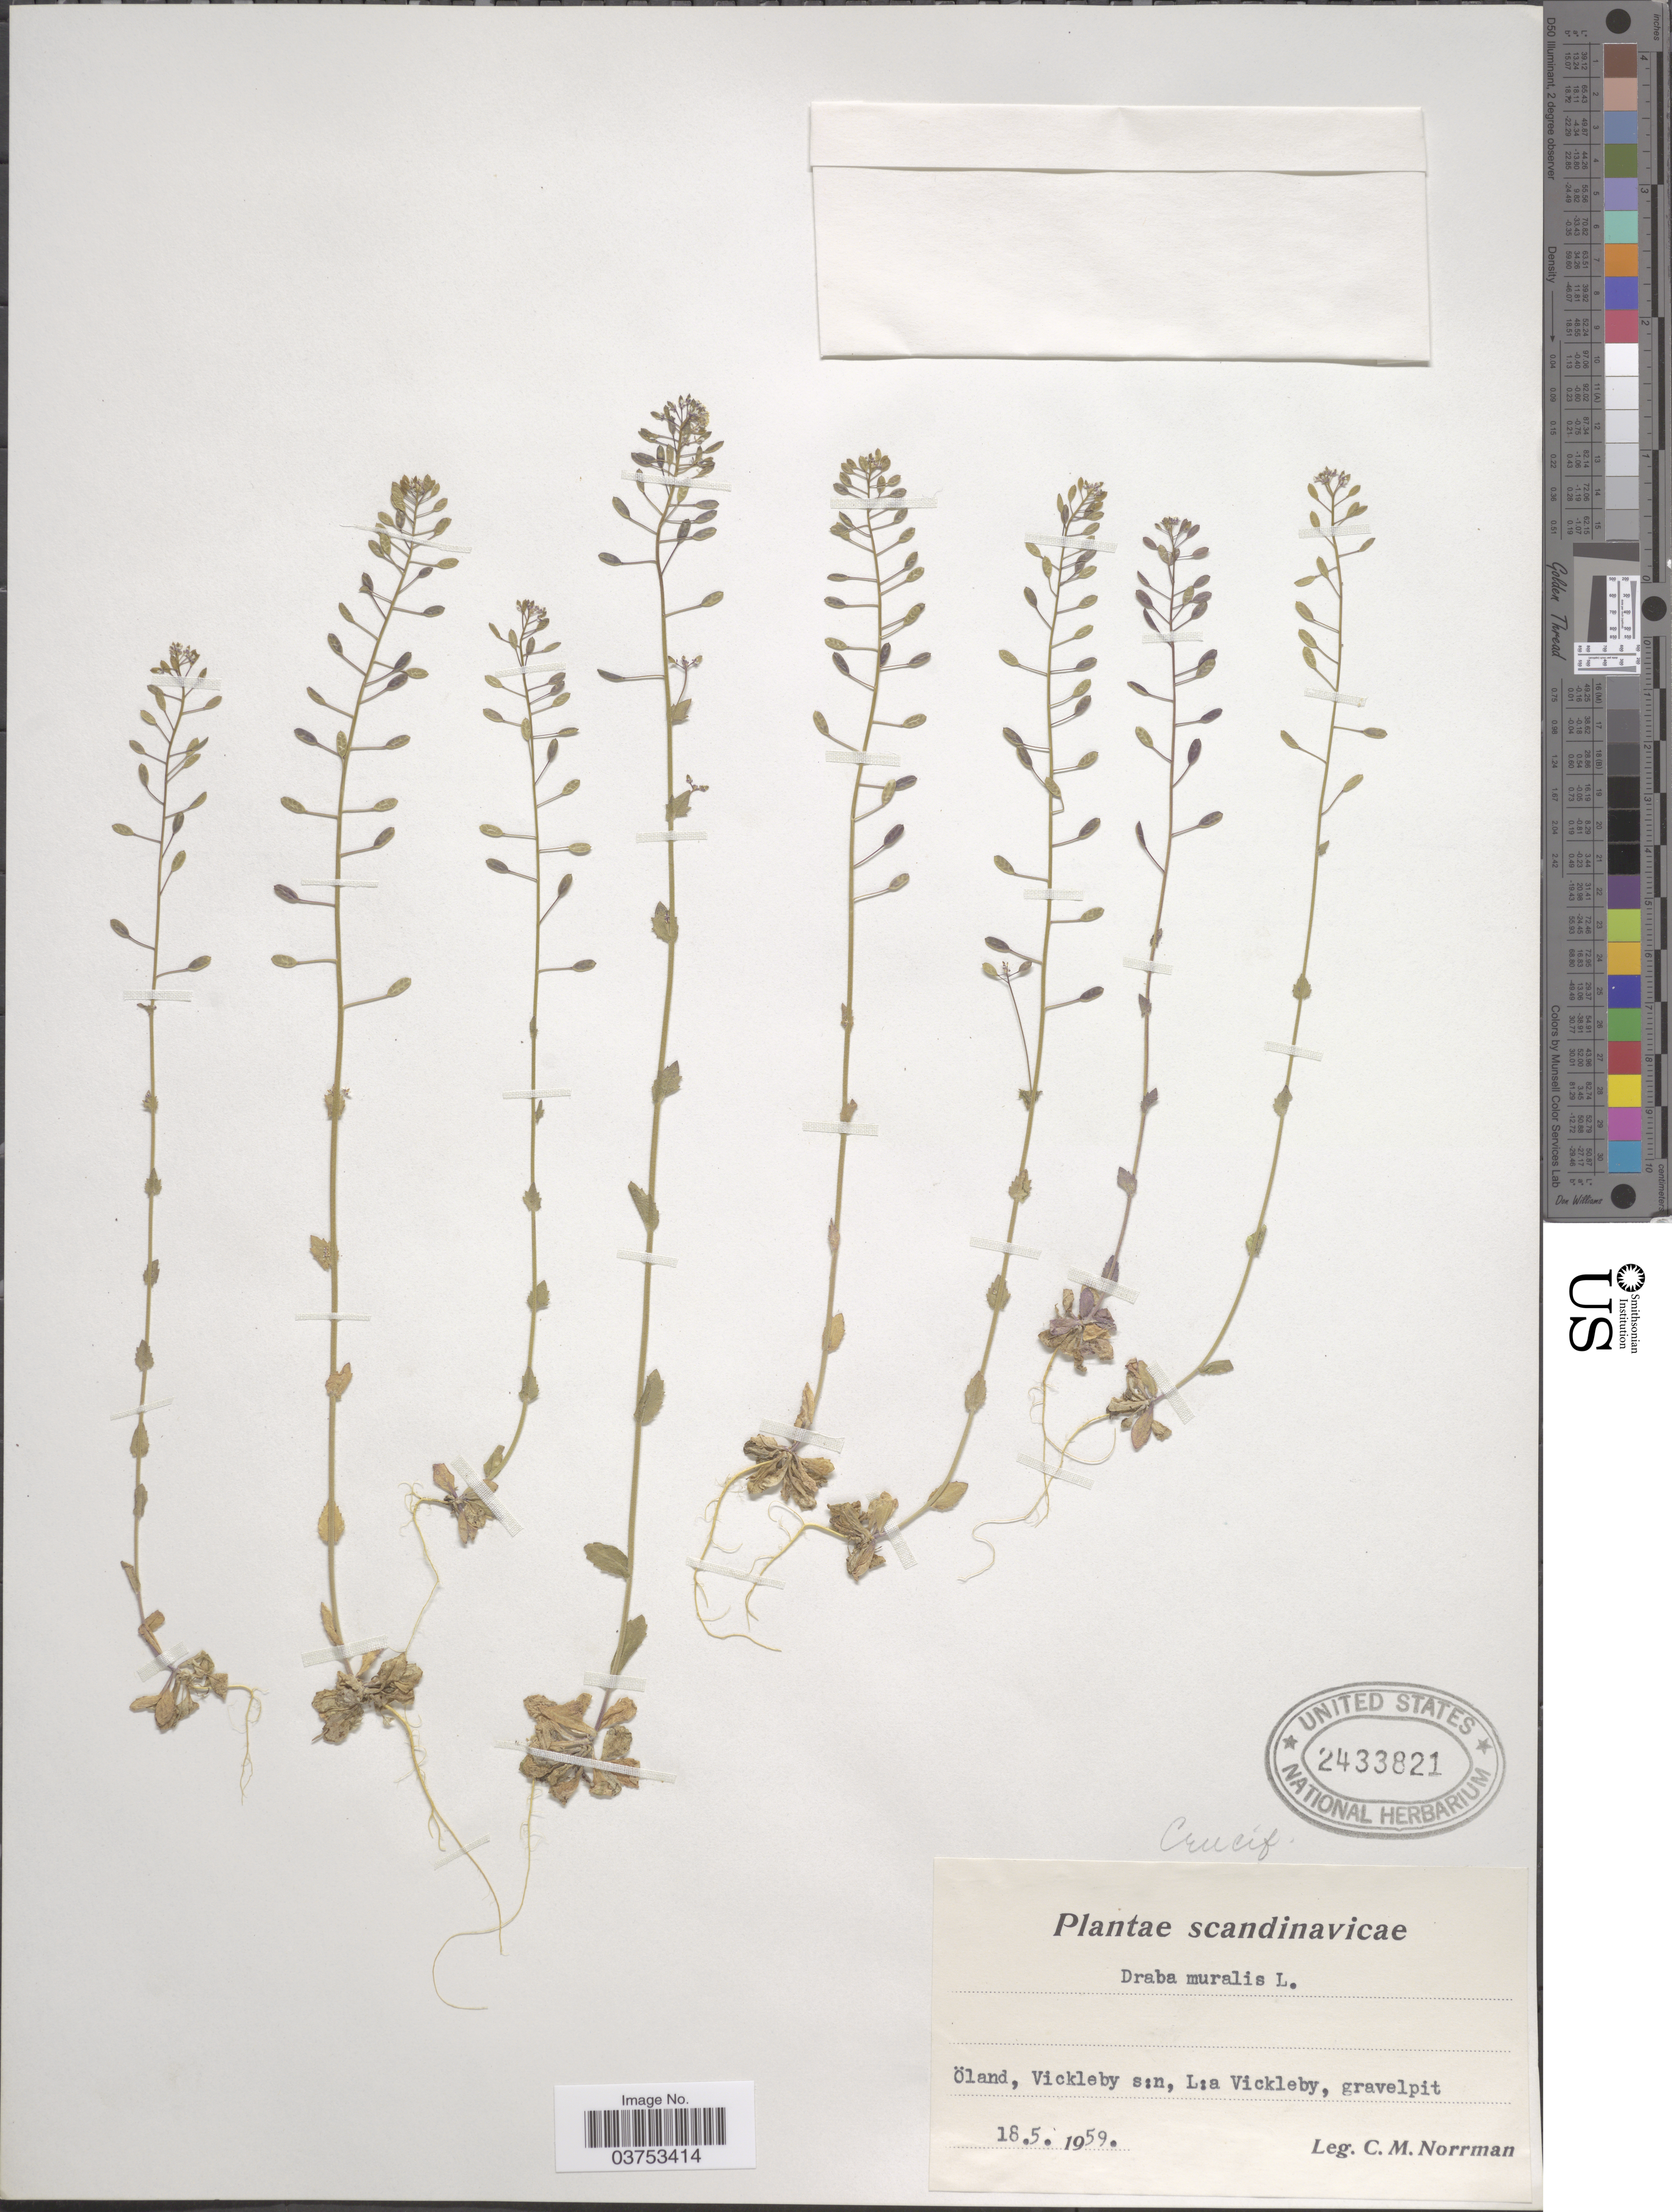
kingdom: Plantae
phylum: Tracheophyta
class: Magnoliopsida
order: Brassicales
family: Brassicaceae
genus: Draba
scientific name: Draba muralis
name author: L.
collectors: C. Norrman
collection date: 1959-05-18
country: Sweden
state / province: Kalmar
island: Oland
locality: Scandinavicae. Öland, Vickleby s:n, L:a Vickleby, gravelpit.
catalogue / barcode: US 2433821